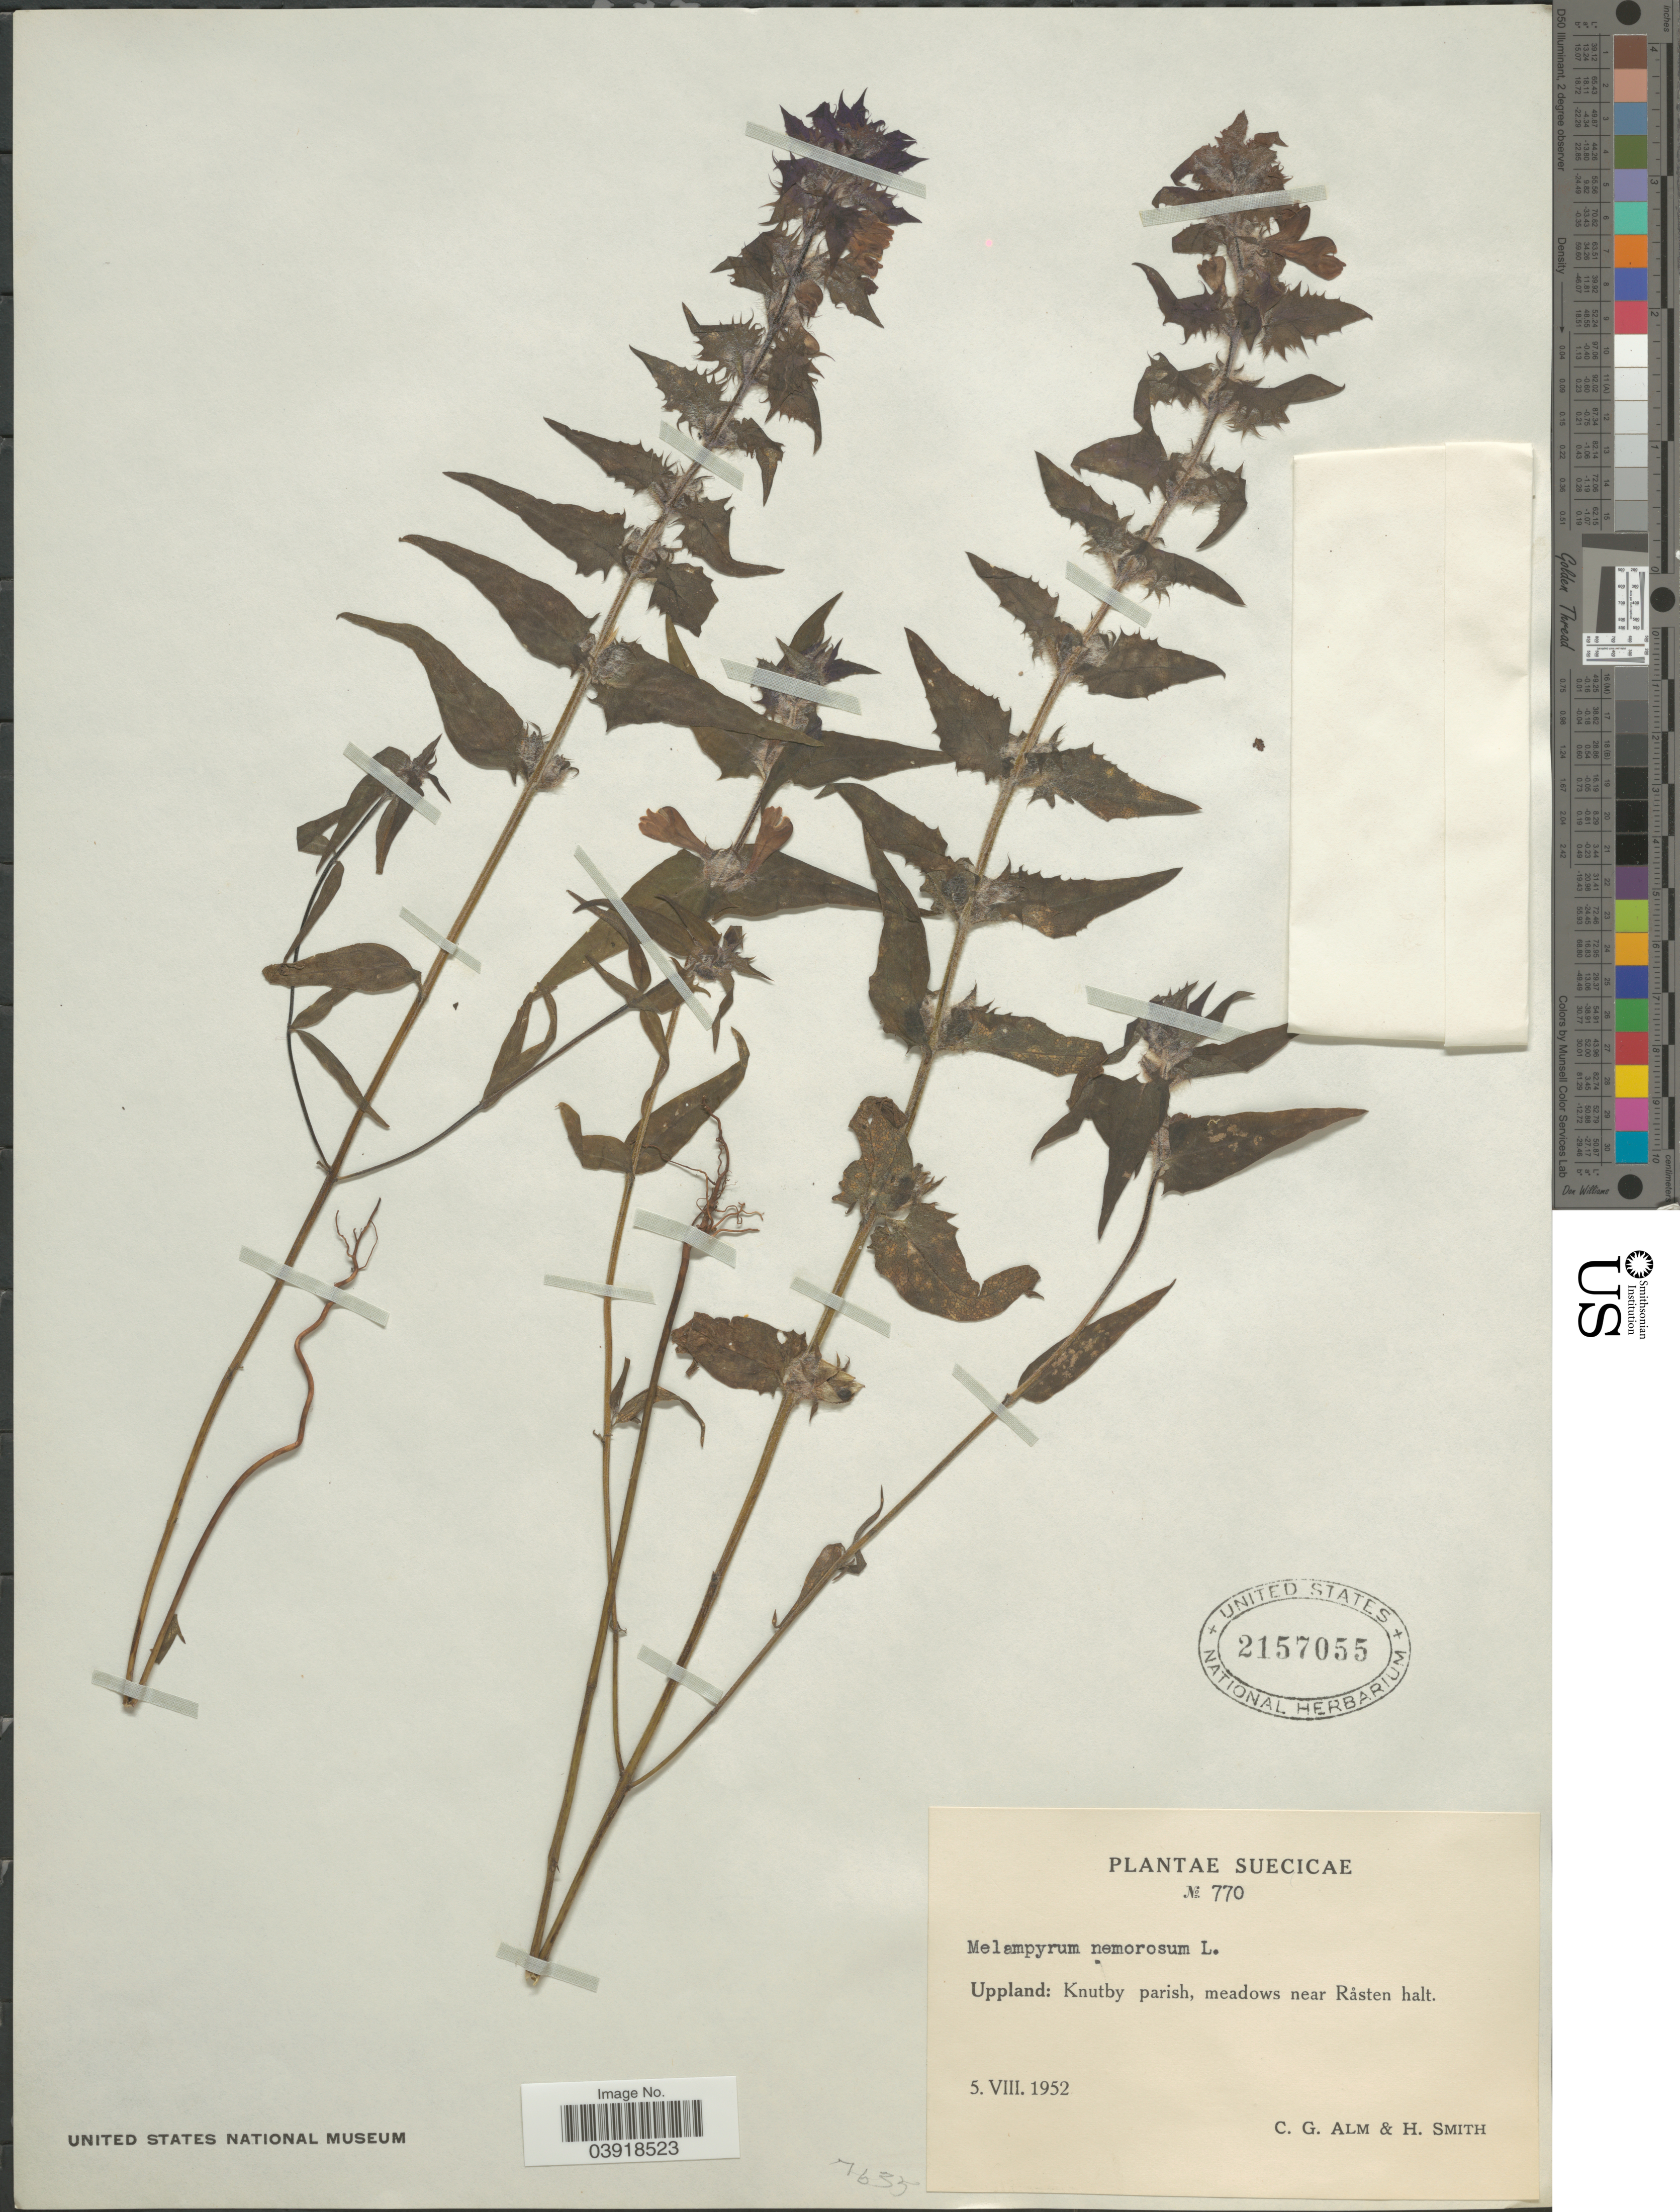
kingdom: Plantae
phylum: Tracheophyta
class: Magnoliopsida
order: Lamiales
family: Orobanchaceae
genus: Melampyrum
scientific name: Melampyrum nemorosum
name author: Baumg.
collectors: C. Alm & H. Smith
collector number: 770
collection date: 1952-08-05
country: Sweden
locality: Suecicae. Uppland: Knutby parish, meadows near Råsten halt.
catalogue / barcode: US 2157055